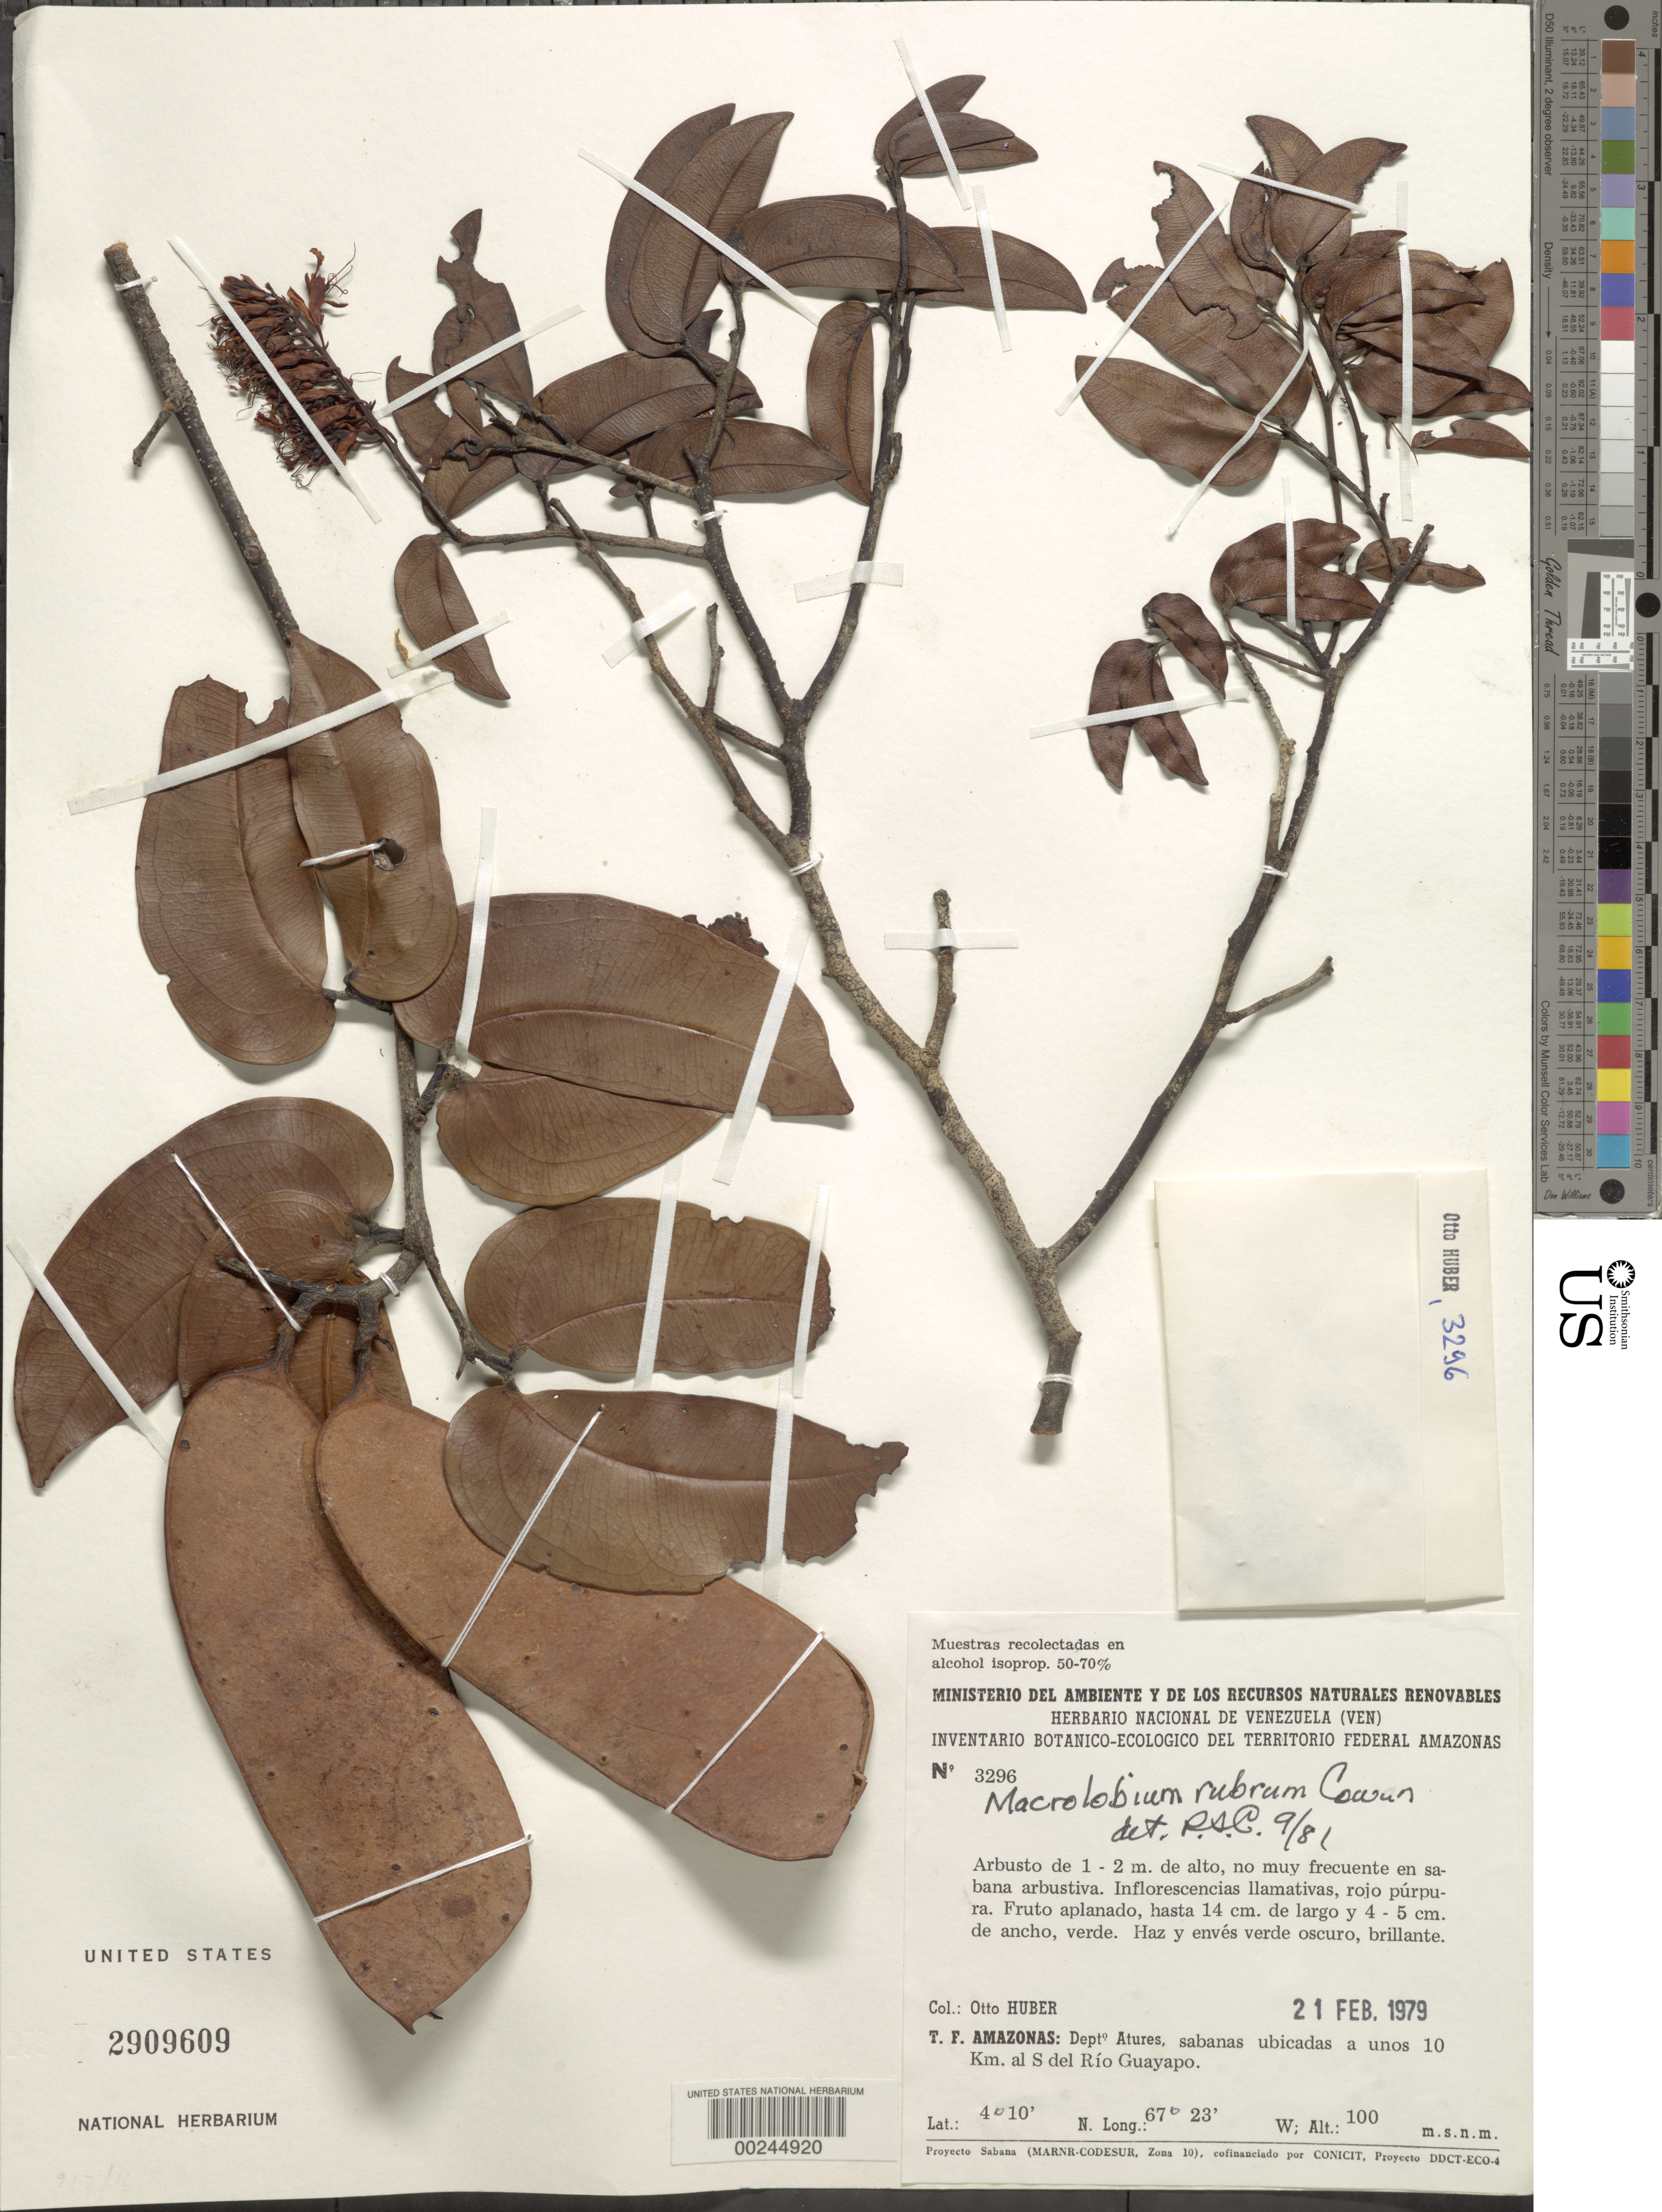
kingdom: Plantae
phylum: Tracheophyta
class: Magnoliopsida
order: Fabales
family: Fabaceae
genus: Macrolobium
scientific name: Macrolobium rubrum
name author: R.S. Cowan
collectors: O. Huber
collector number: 3296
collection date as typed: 21 Feb 1979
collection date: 1979-02-21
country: Venezuela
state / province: Amazonas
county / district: Atures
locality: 10 km s of rio guayapo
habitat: Savanna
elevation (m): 100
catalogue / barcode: US 2909609